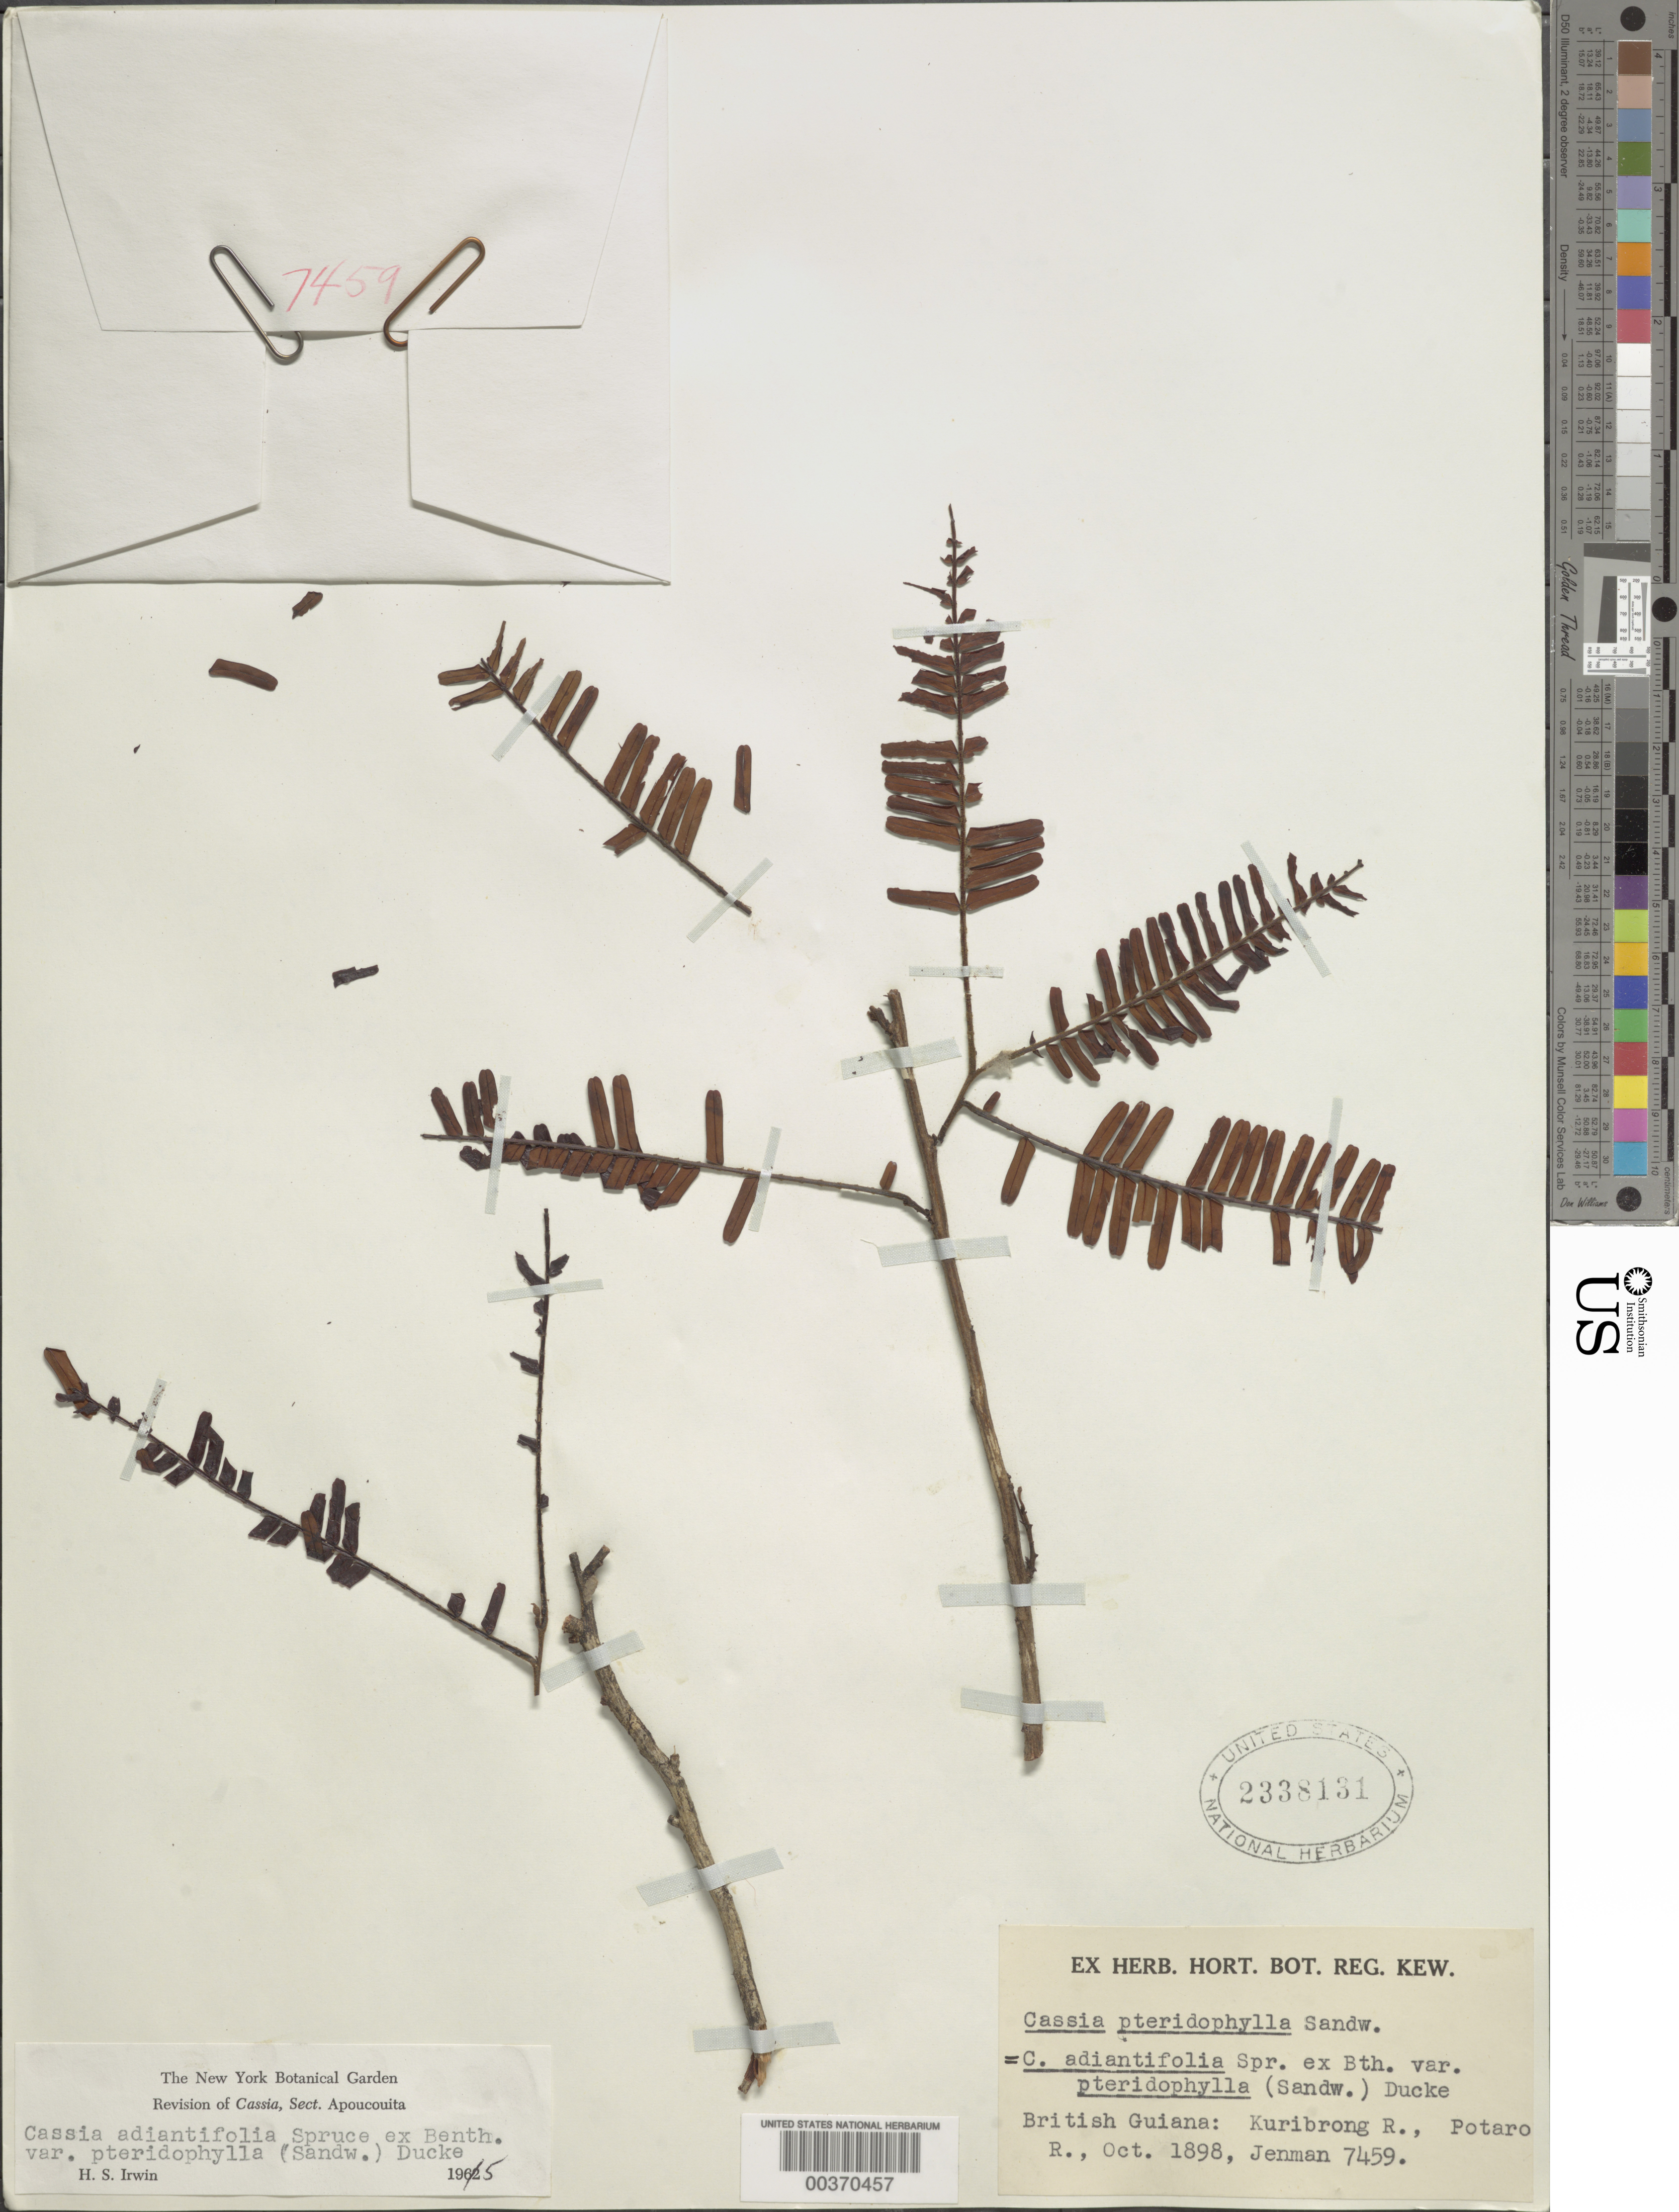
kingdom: Plantae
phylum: Tracheophyta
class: Magnoliopsida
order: Fabales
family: Fabaceae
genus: Chamaecrista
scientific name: Chamaecrista adiantifolia var. pteridophylla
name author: (Sandwith) H.S. Irwin & Barneby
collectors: G. S. Jenman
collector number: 7459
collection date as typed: Oct 1898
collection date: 1898-10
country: Guyana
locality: Kuribrong r.; potaro r.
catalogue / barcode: US 2338131